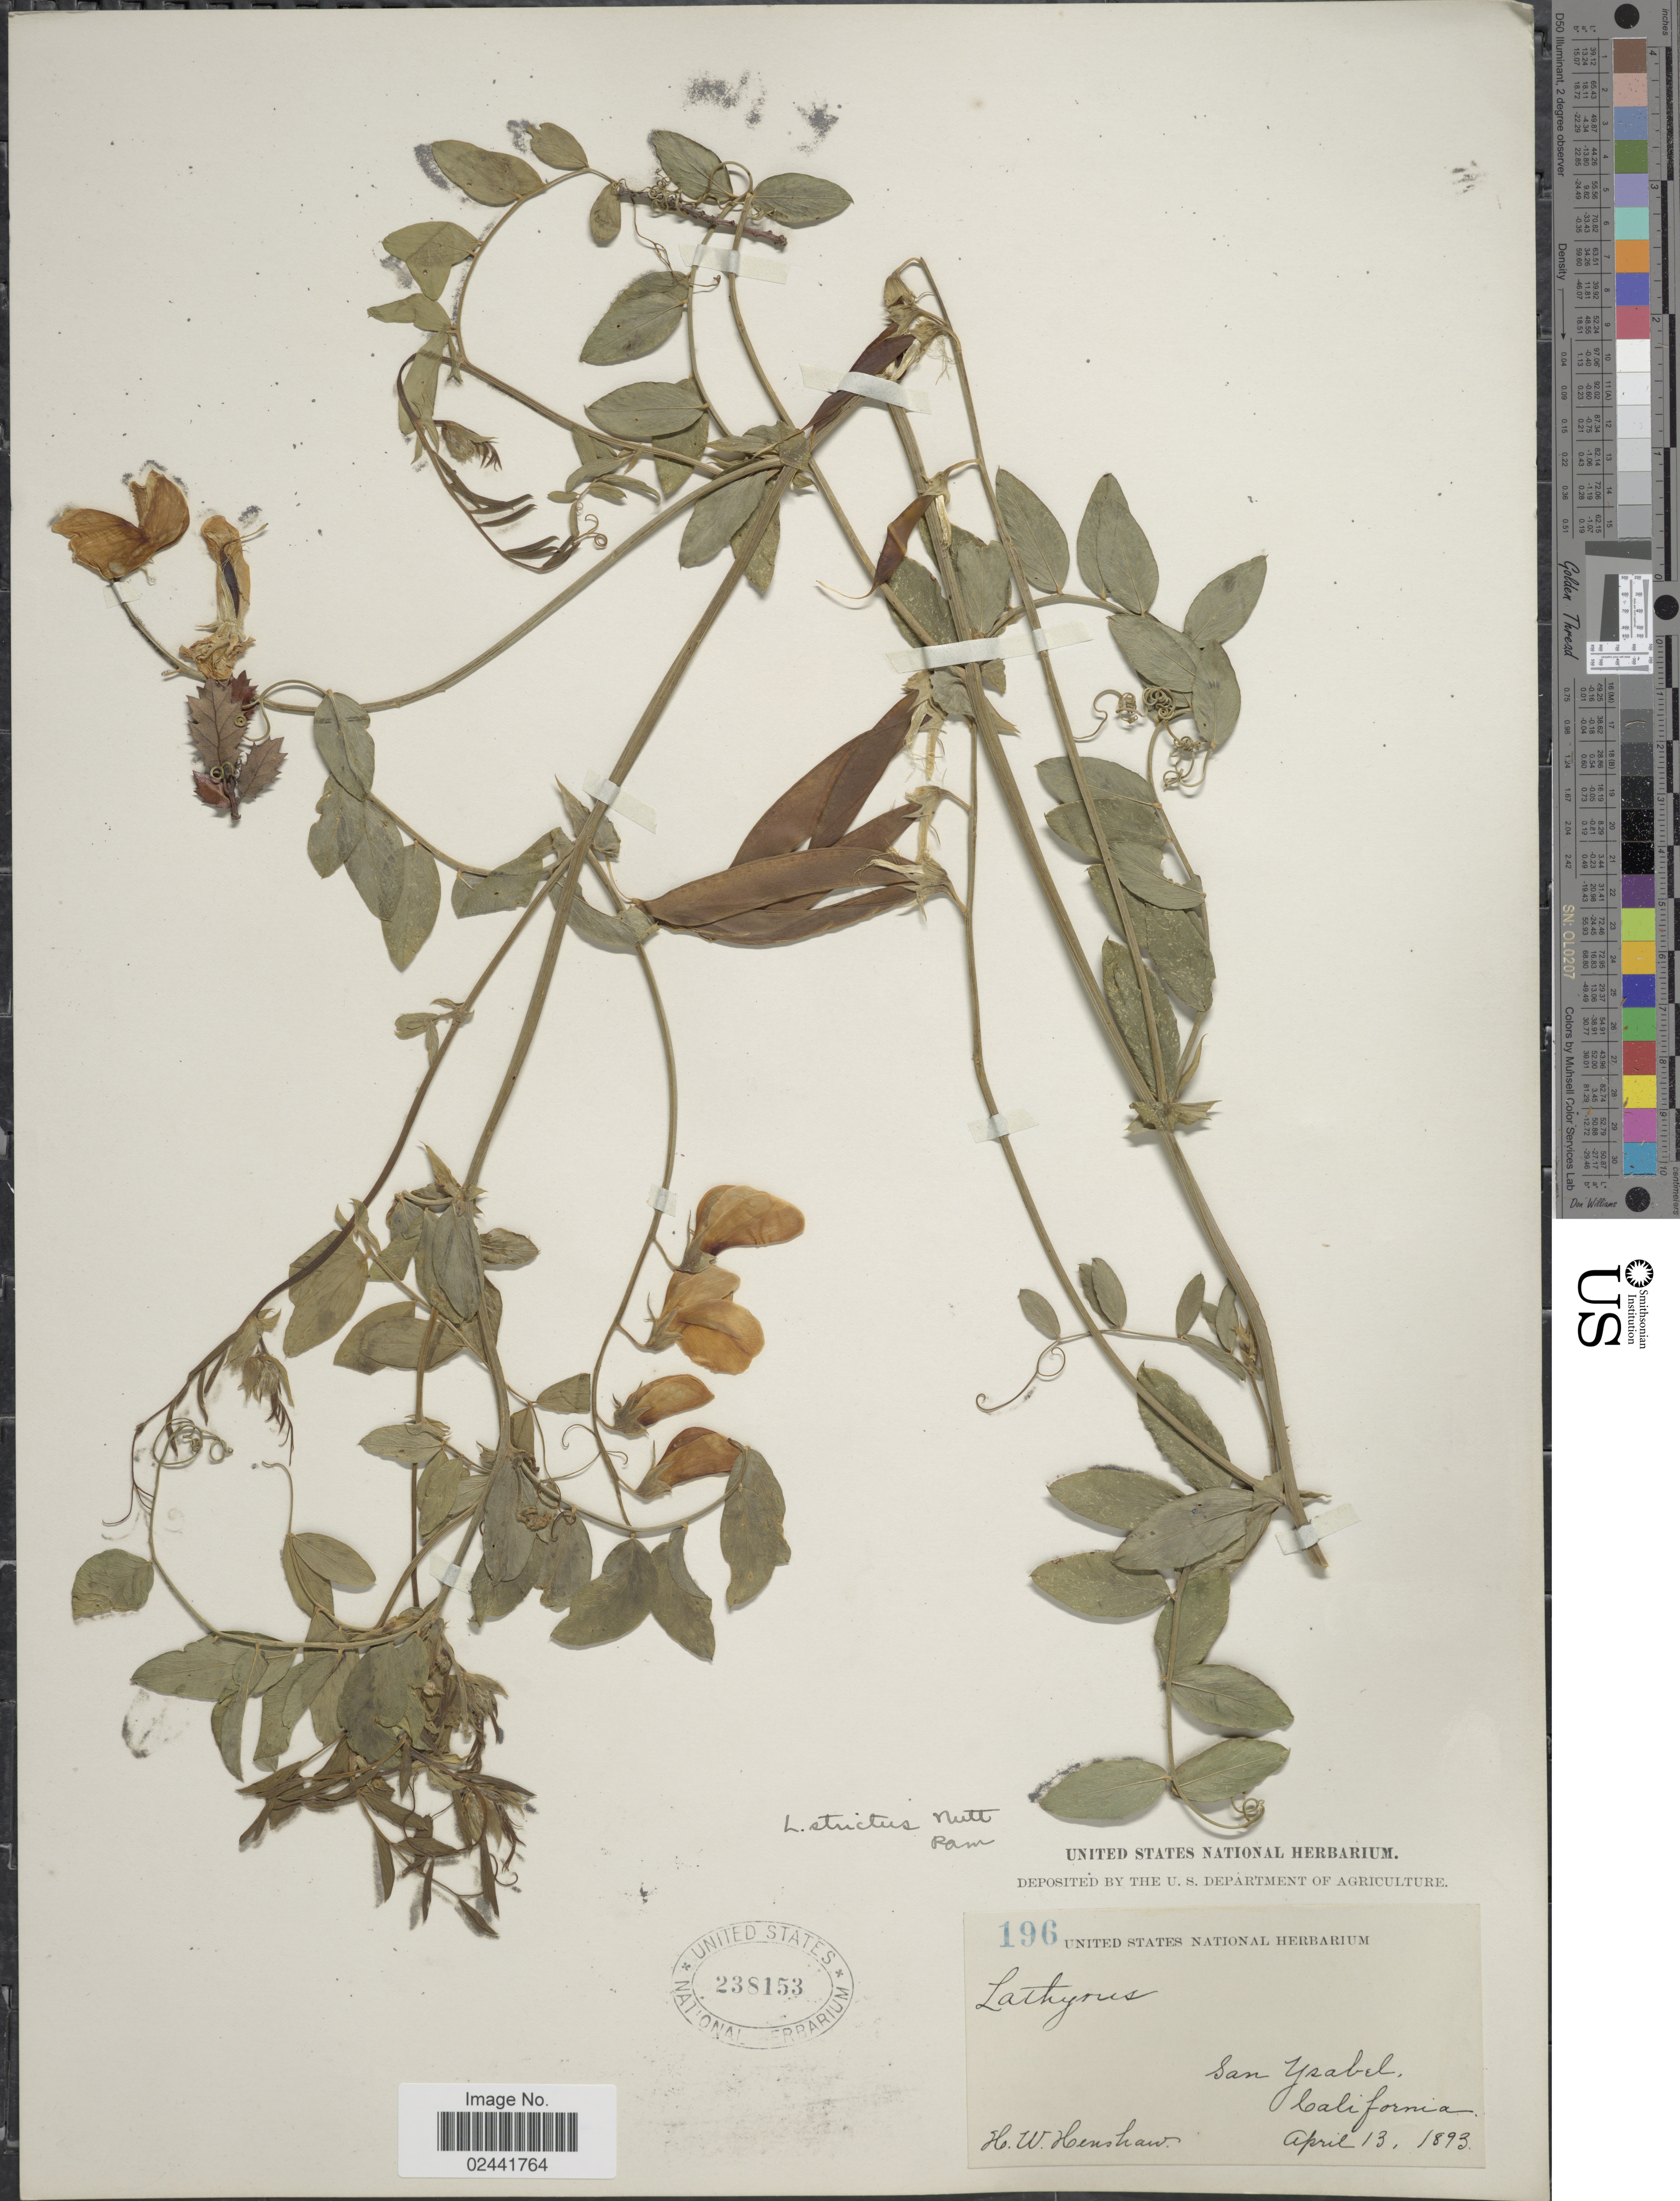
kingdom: Plantae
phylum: Tracheophyta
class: Magnoliopsida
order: Fabales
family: Fabaceae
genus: Lathyrus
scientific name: Lathyrus splendens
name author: Kellogg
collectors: H. Henshaw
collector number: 196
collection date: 1893-04-13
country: United States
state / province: California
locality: San Ysabel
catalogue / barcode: US 238153